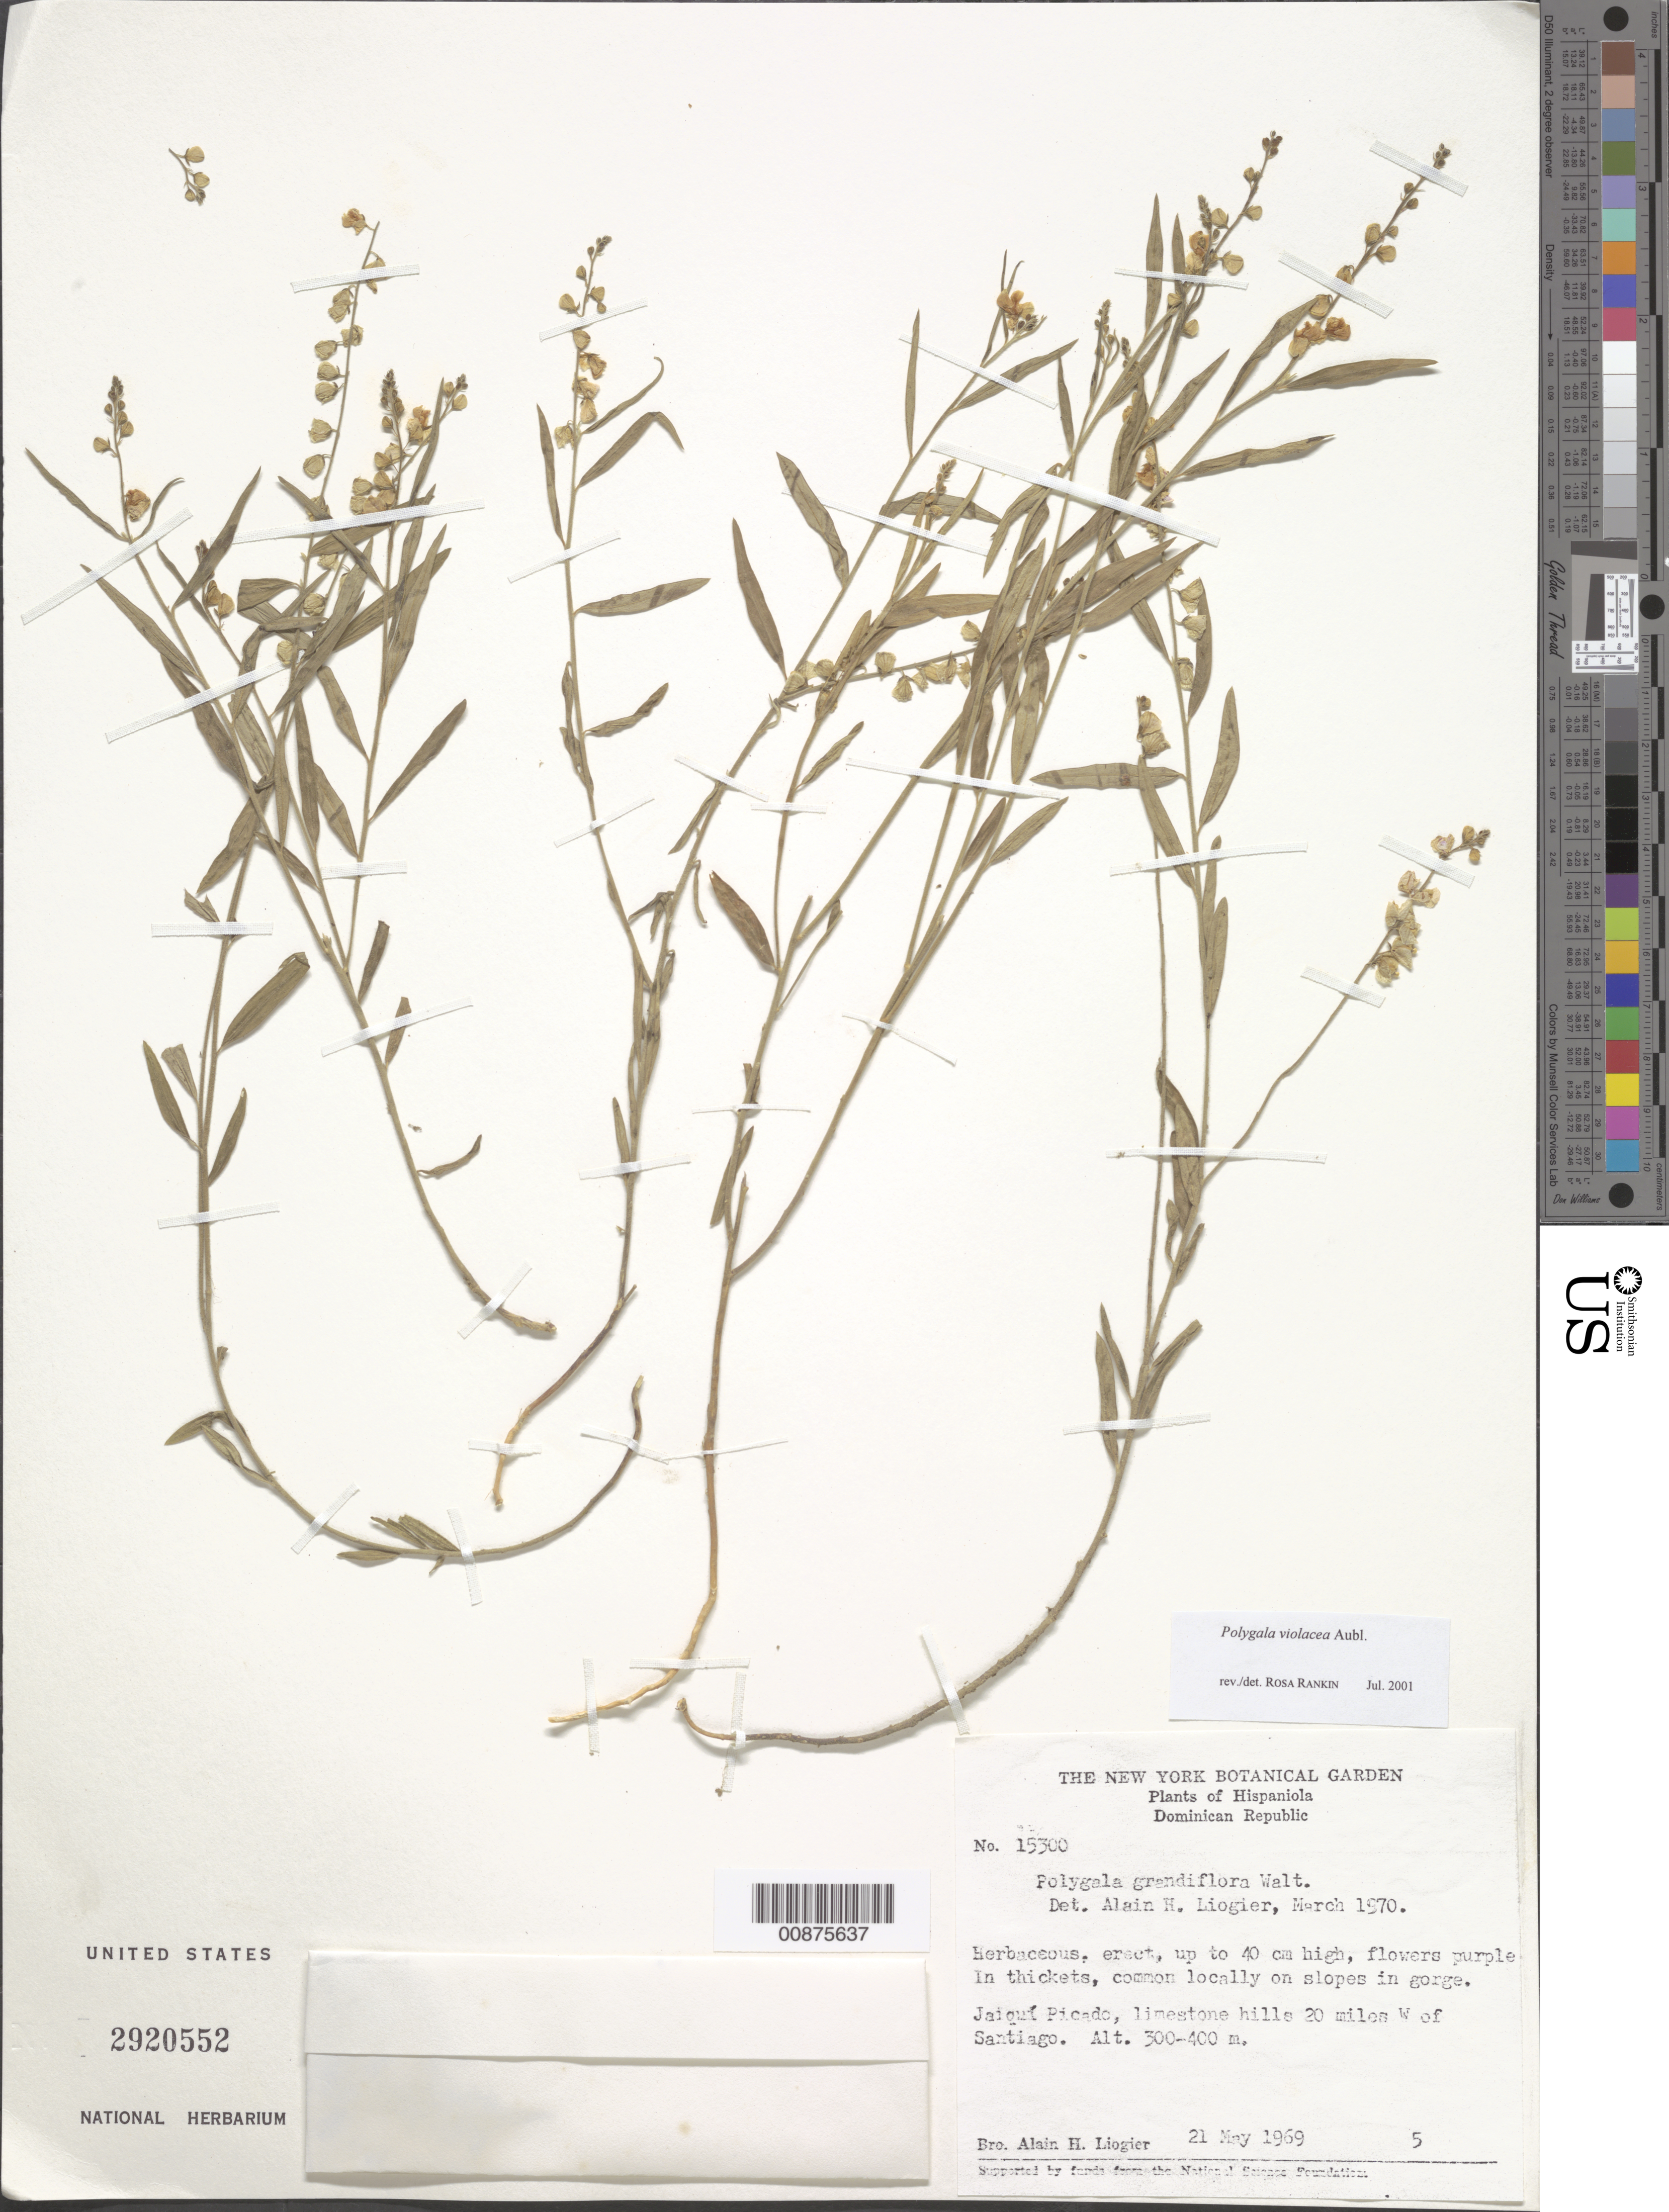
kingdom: Plantae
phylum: Tracheophyta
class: Magnoliopsida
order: Fabales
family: Polygalaceae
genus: Asemeia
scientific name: Asemeia violacea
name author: (Aubl.) J.F.B. Pastore & J.R. Abbott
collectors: A. H. Liogier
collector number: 15300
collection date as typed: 21 May 1969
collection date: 1969-05-21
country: Dominican Republic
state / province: Santiago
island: Hispaniola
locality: Jaiquí Picado, 20 miles W of Santiago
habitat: In thickets on slope in gorge of limestone hills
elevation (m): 300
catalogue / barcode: US 2920552